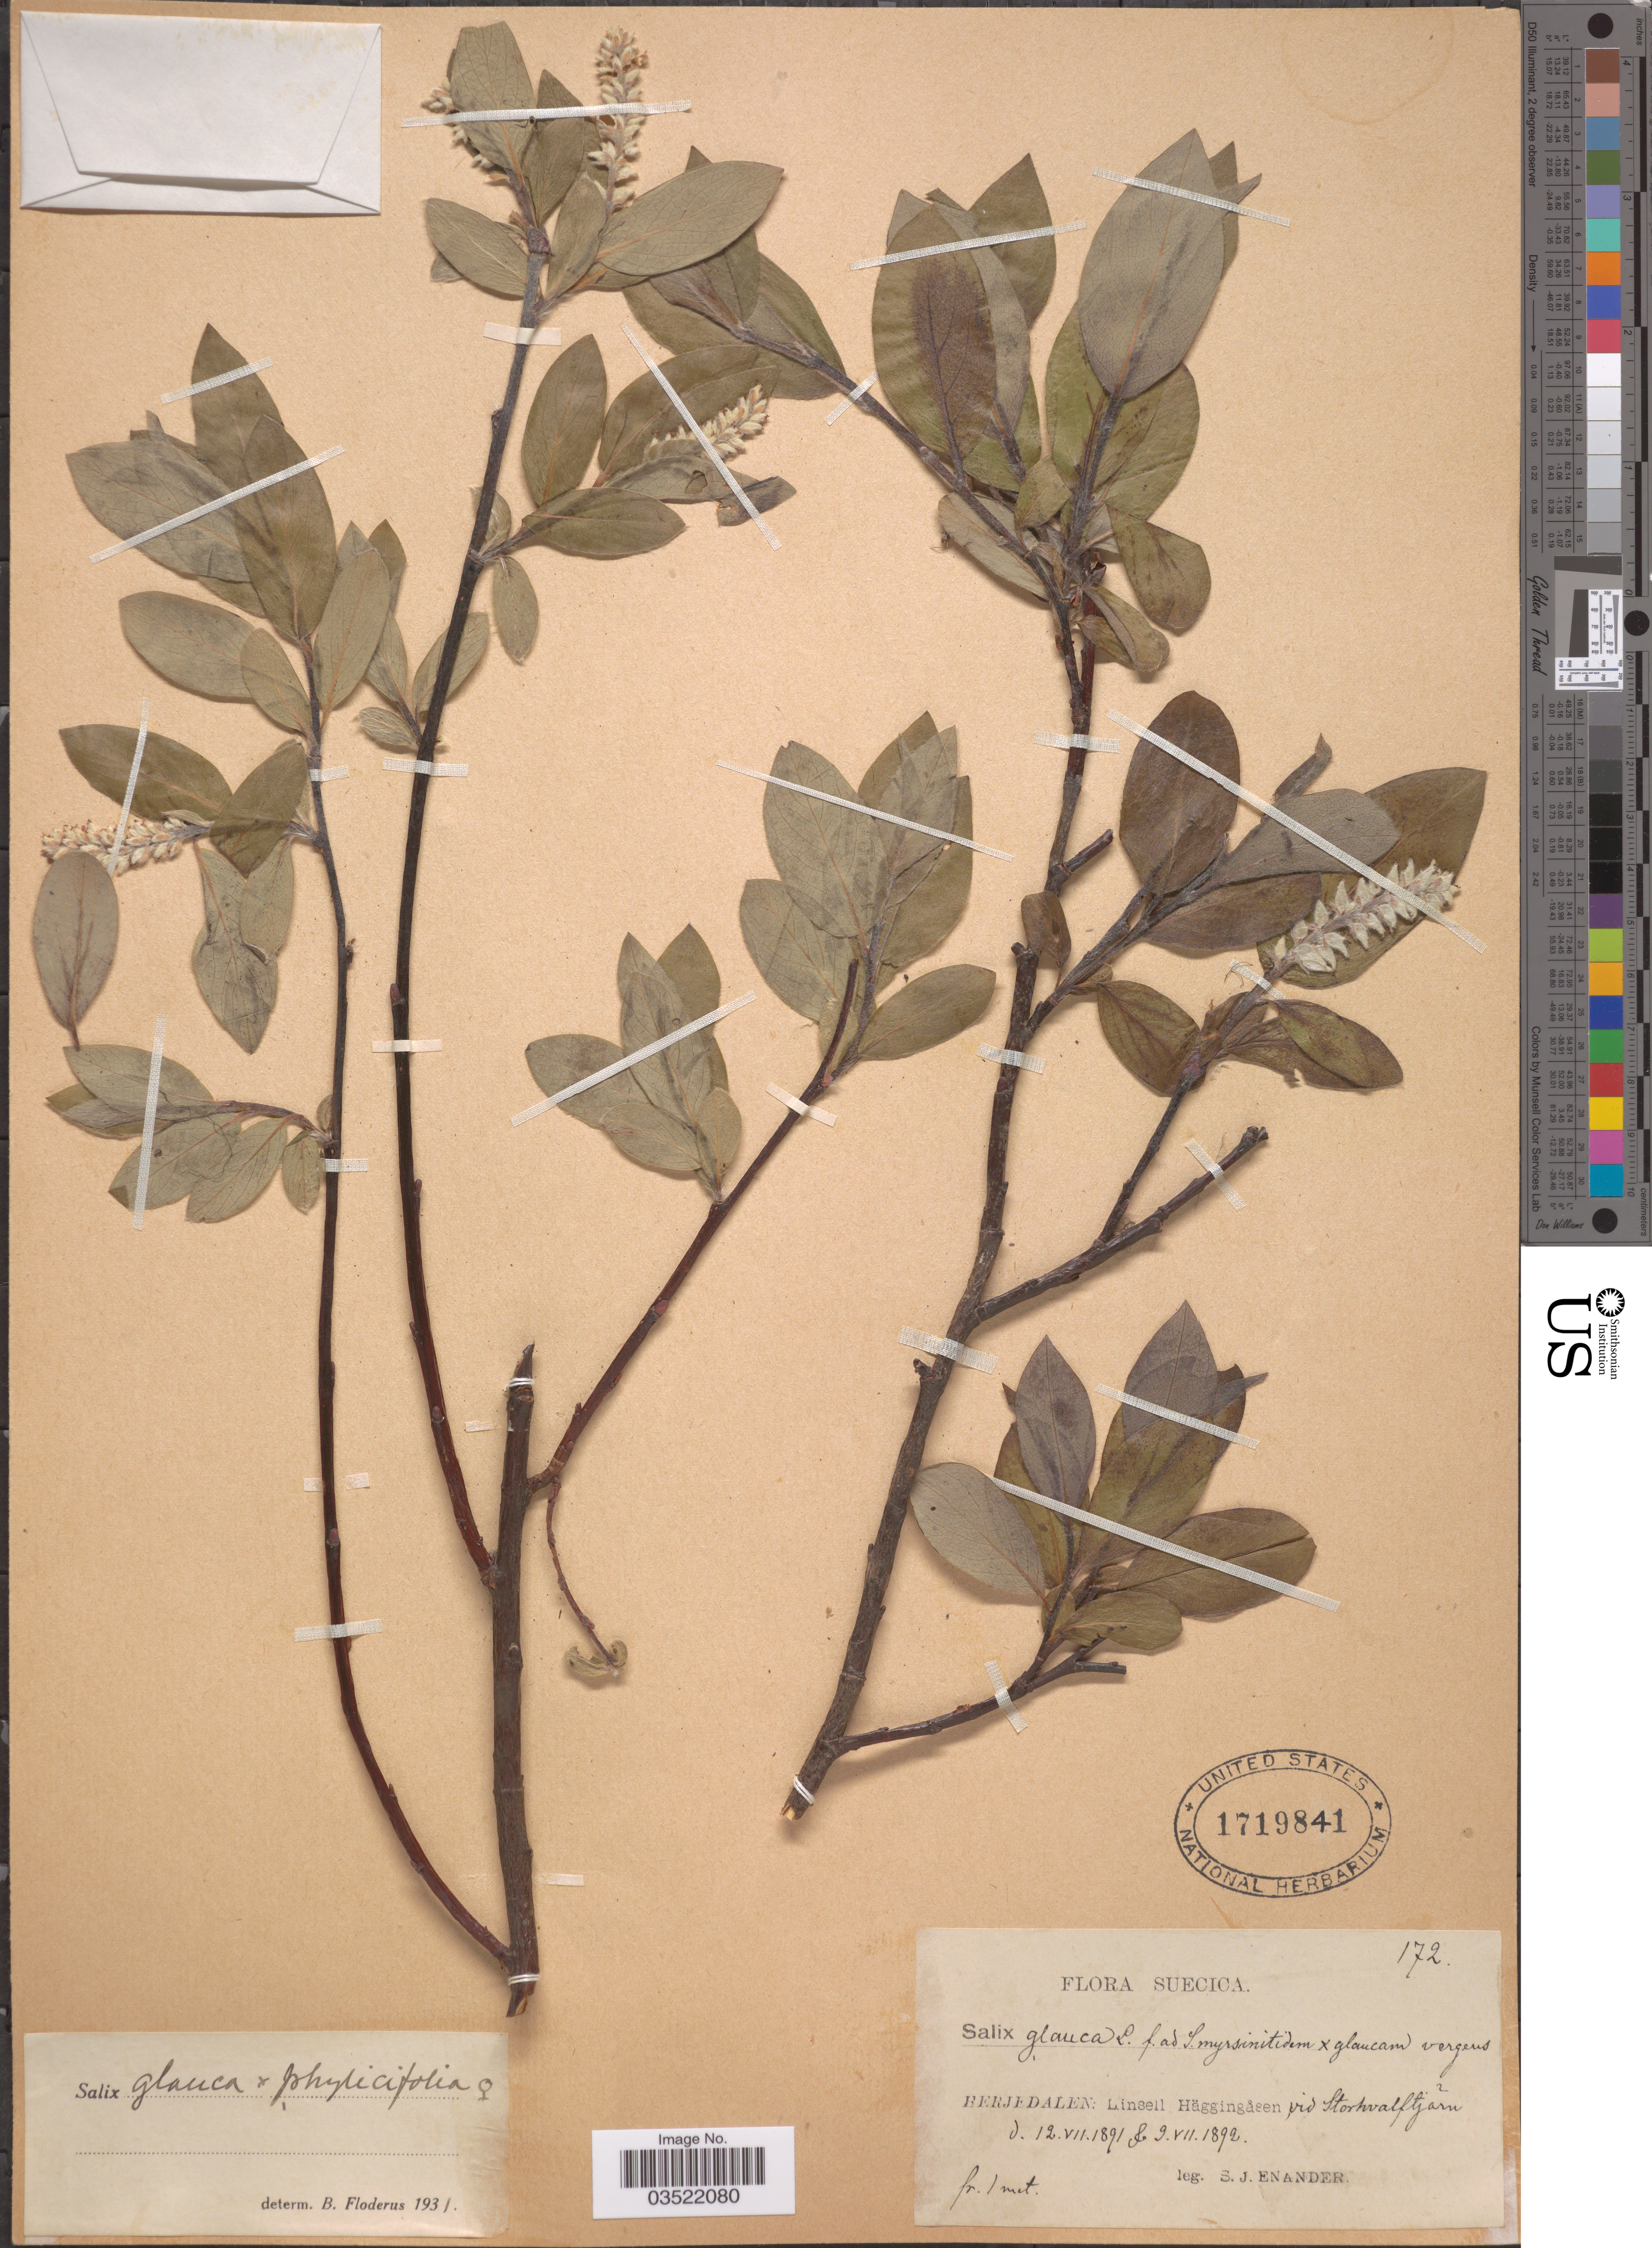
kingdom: Plantae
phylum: Tracheophyta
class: Magnoliopsida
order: Malpighiales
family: Salicaceae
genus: Salix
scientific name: Salix glauca x S. phylicifolia L.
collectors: S. Enander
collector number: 172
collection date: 1891-07-12/1892-07-09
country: Sweden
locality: Herjedalen: Linsell Häggingåsen vid Storhvalftjärn. Suecica.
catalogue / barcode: US 1719841